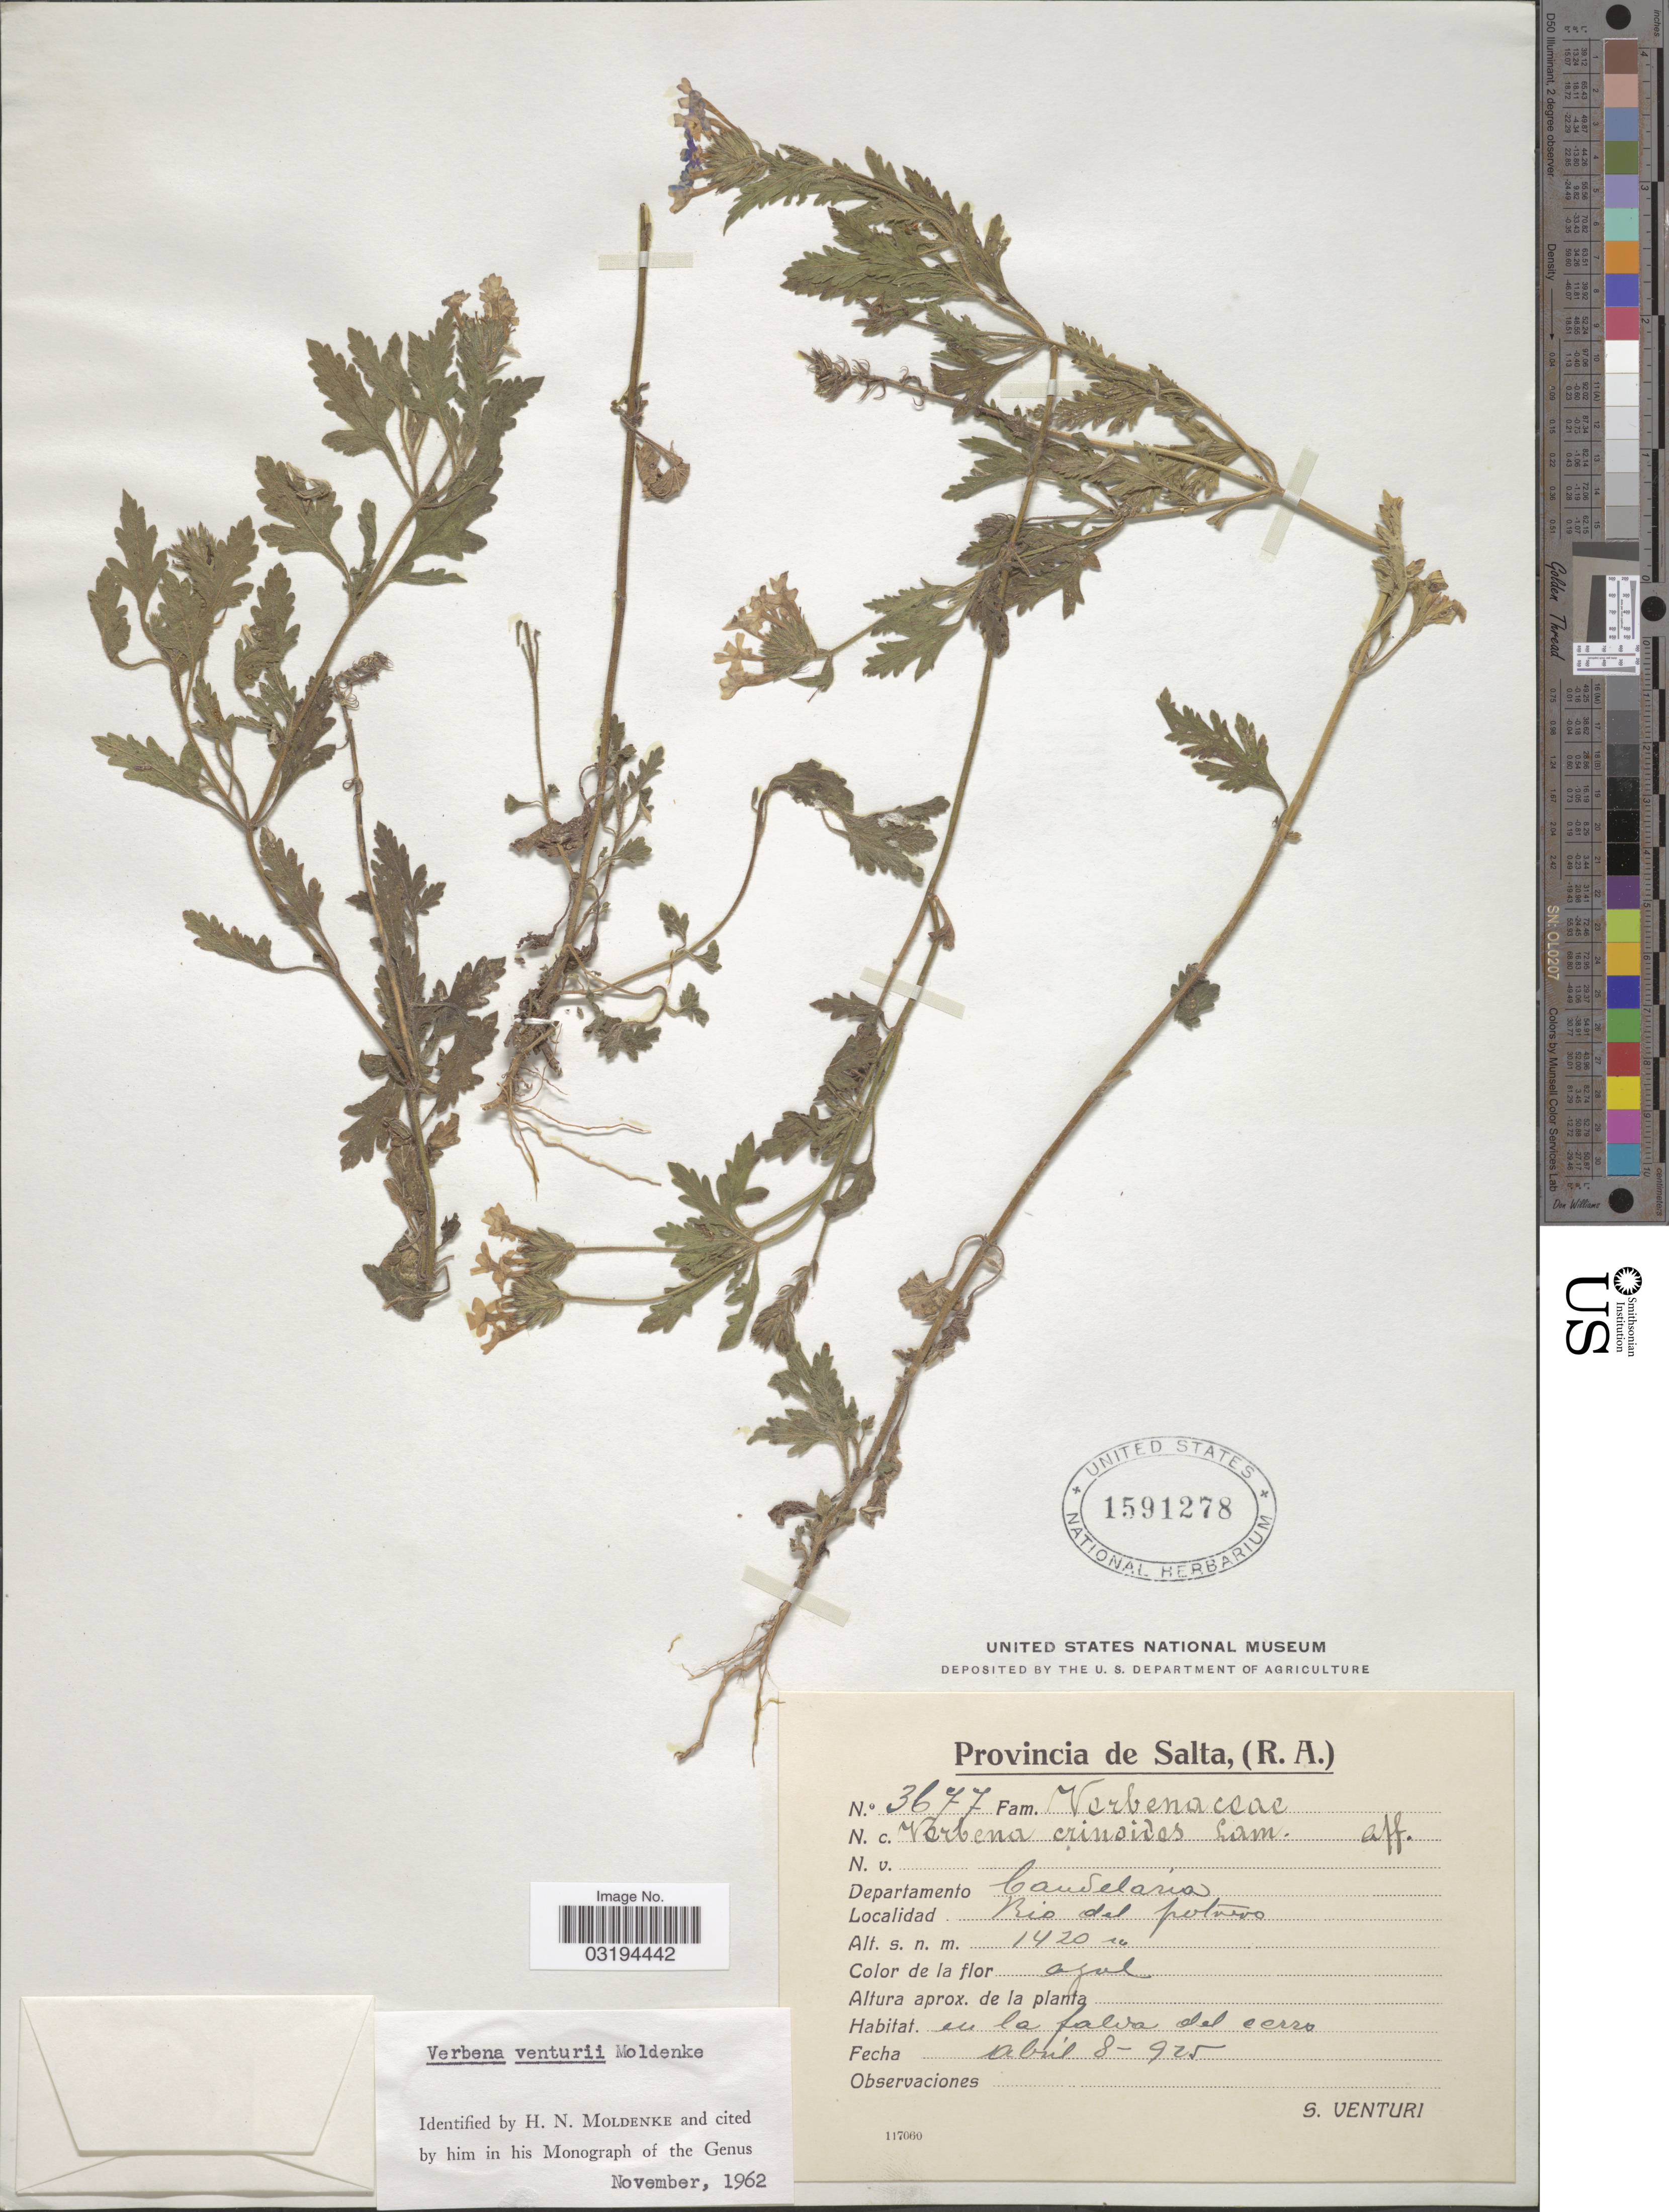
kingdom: Plantae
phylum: Tracheophyta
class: Magnoliopsida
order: Lamiales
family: Verbenaceae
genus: Verbena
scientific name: Verbena venturii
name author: Moldenke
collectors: S. Venturi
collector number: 3677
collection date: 1925-04-08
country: Argentina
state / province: Salta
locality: Departamento Candelaria, Rio del Potrero.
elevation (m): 1420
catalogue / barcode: US 1591278